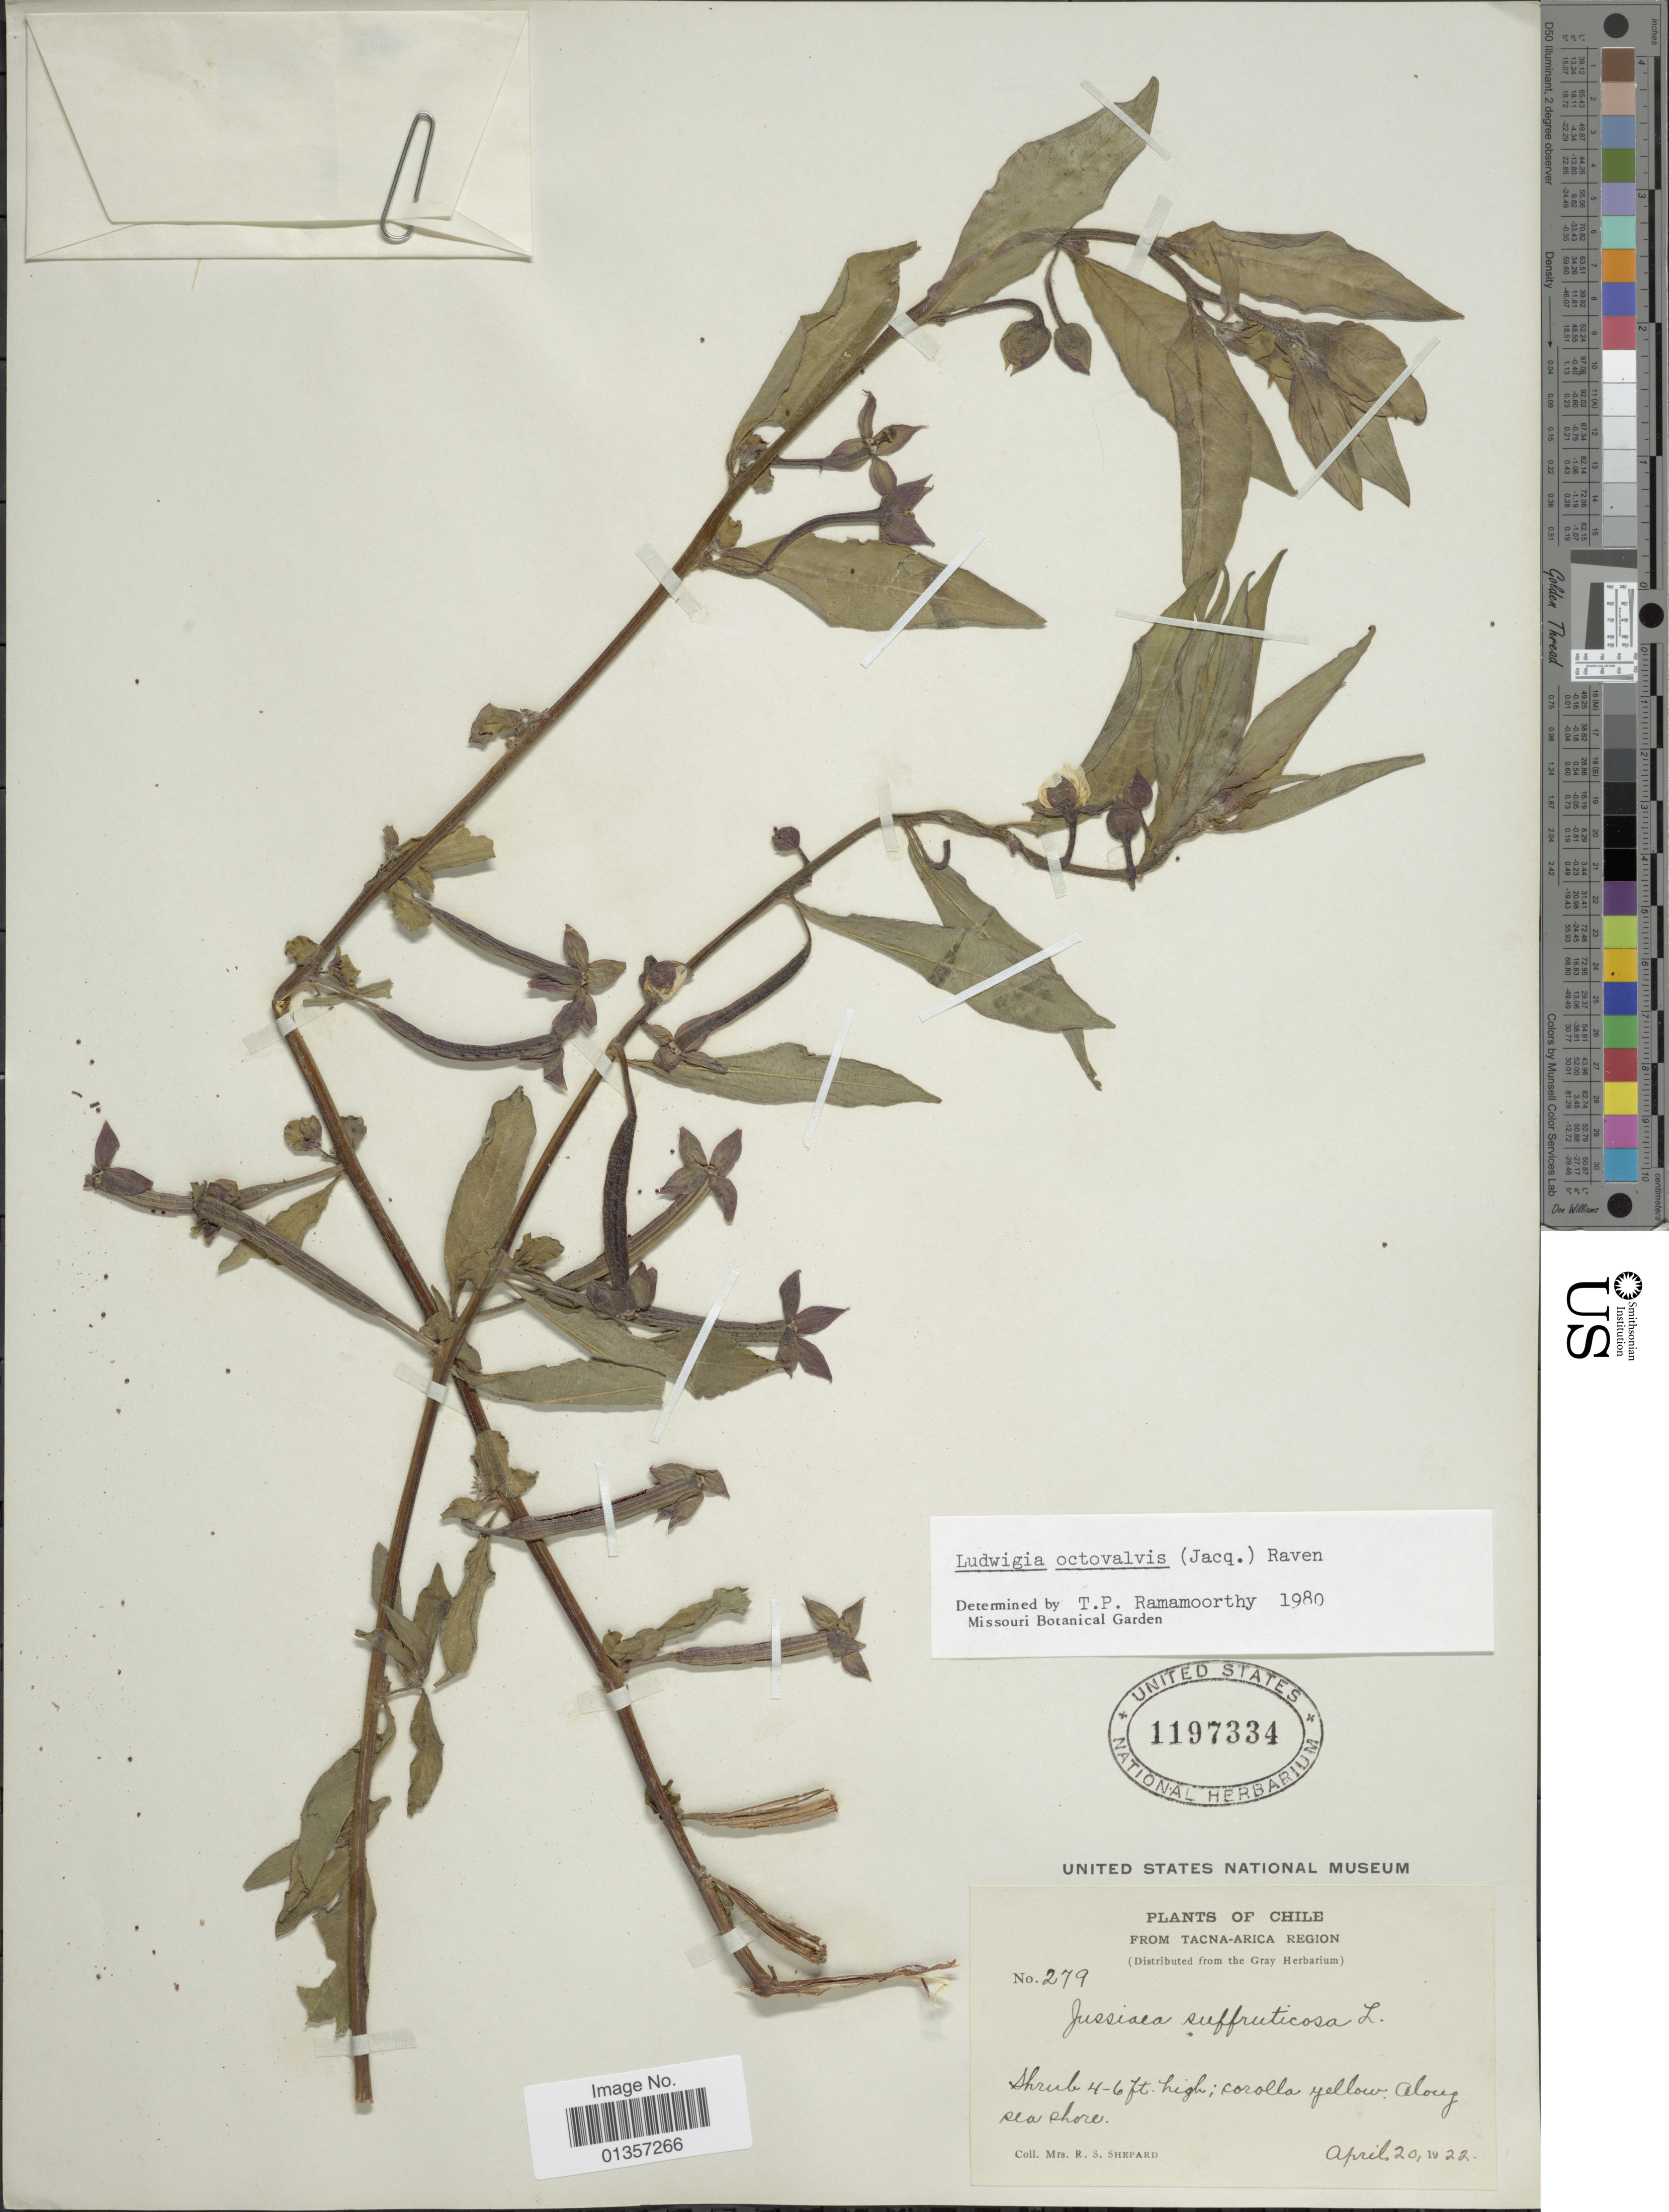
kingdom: Plantae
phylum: Tracheophyta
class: Magnoliopsida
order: Myrtales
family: Onagraceae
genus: Ludwigia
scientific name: Ludwigia octovalvis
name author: (Jacq.) P.H. Raven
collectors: R. Shepard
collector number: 279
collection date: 1922-04-20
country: Peru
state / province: Tacna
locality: Tacna-Arica Region, sea shore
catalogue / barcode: US 1197334